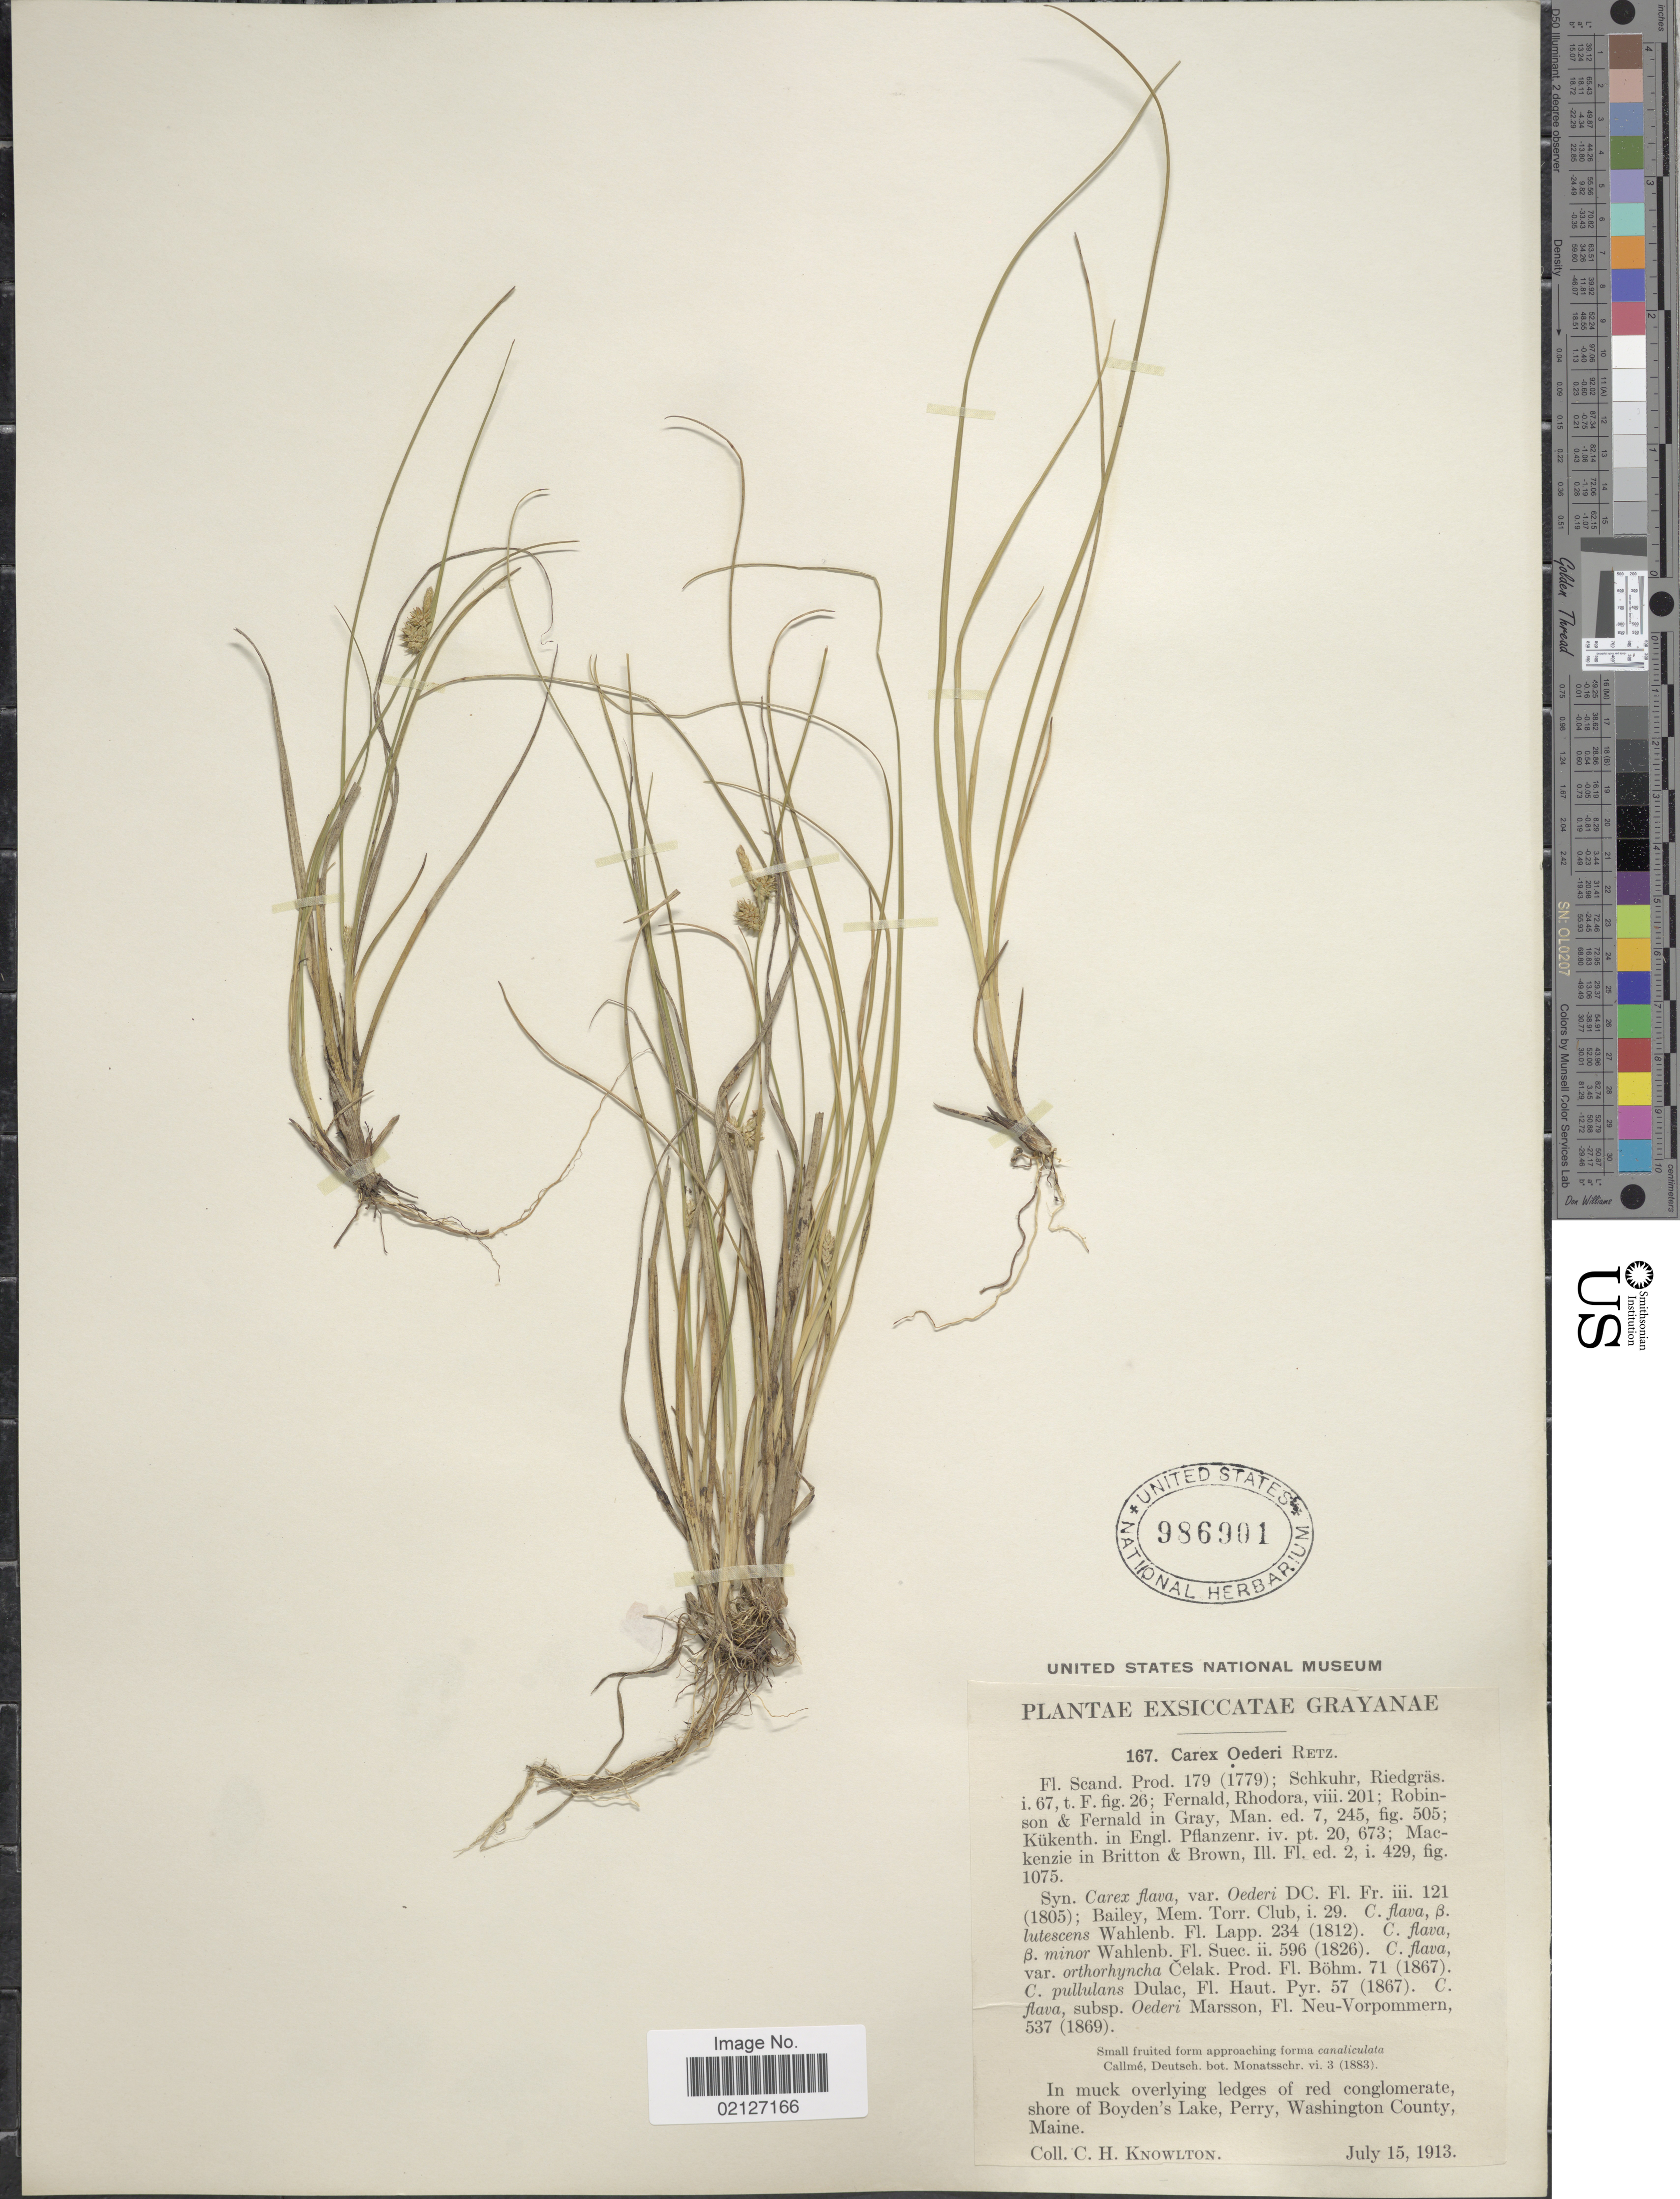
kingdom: Plantae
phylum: Tracheophyta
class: Liliopsida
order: Poales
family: Cyperaceae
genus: Carex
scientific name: Carex oederi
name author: Retz.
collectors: C. H. Knowlton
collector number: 167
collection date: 1913-07-15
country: United States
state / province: Maine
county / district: Washington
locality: In muck overlying ledges of red conglomerate, shore of Boyden's Lake, Perry, Washington County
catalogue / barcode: US 986901